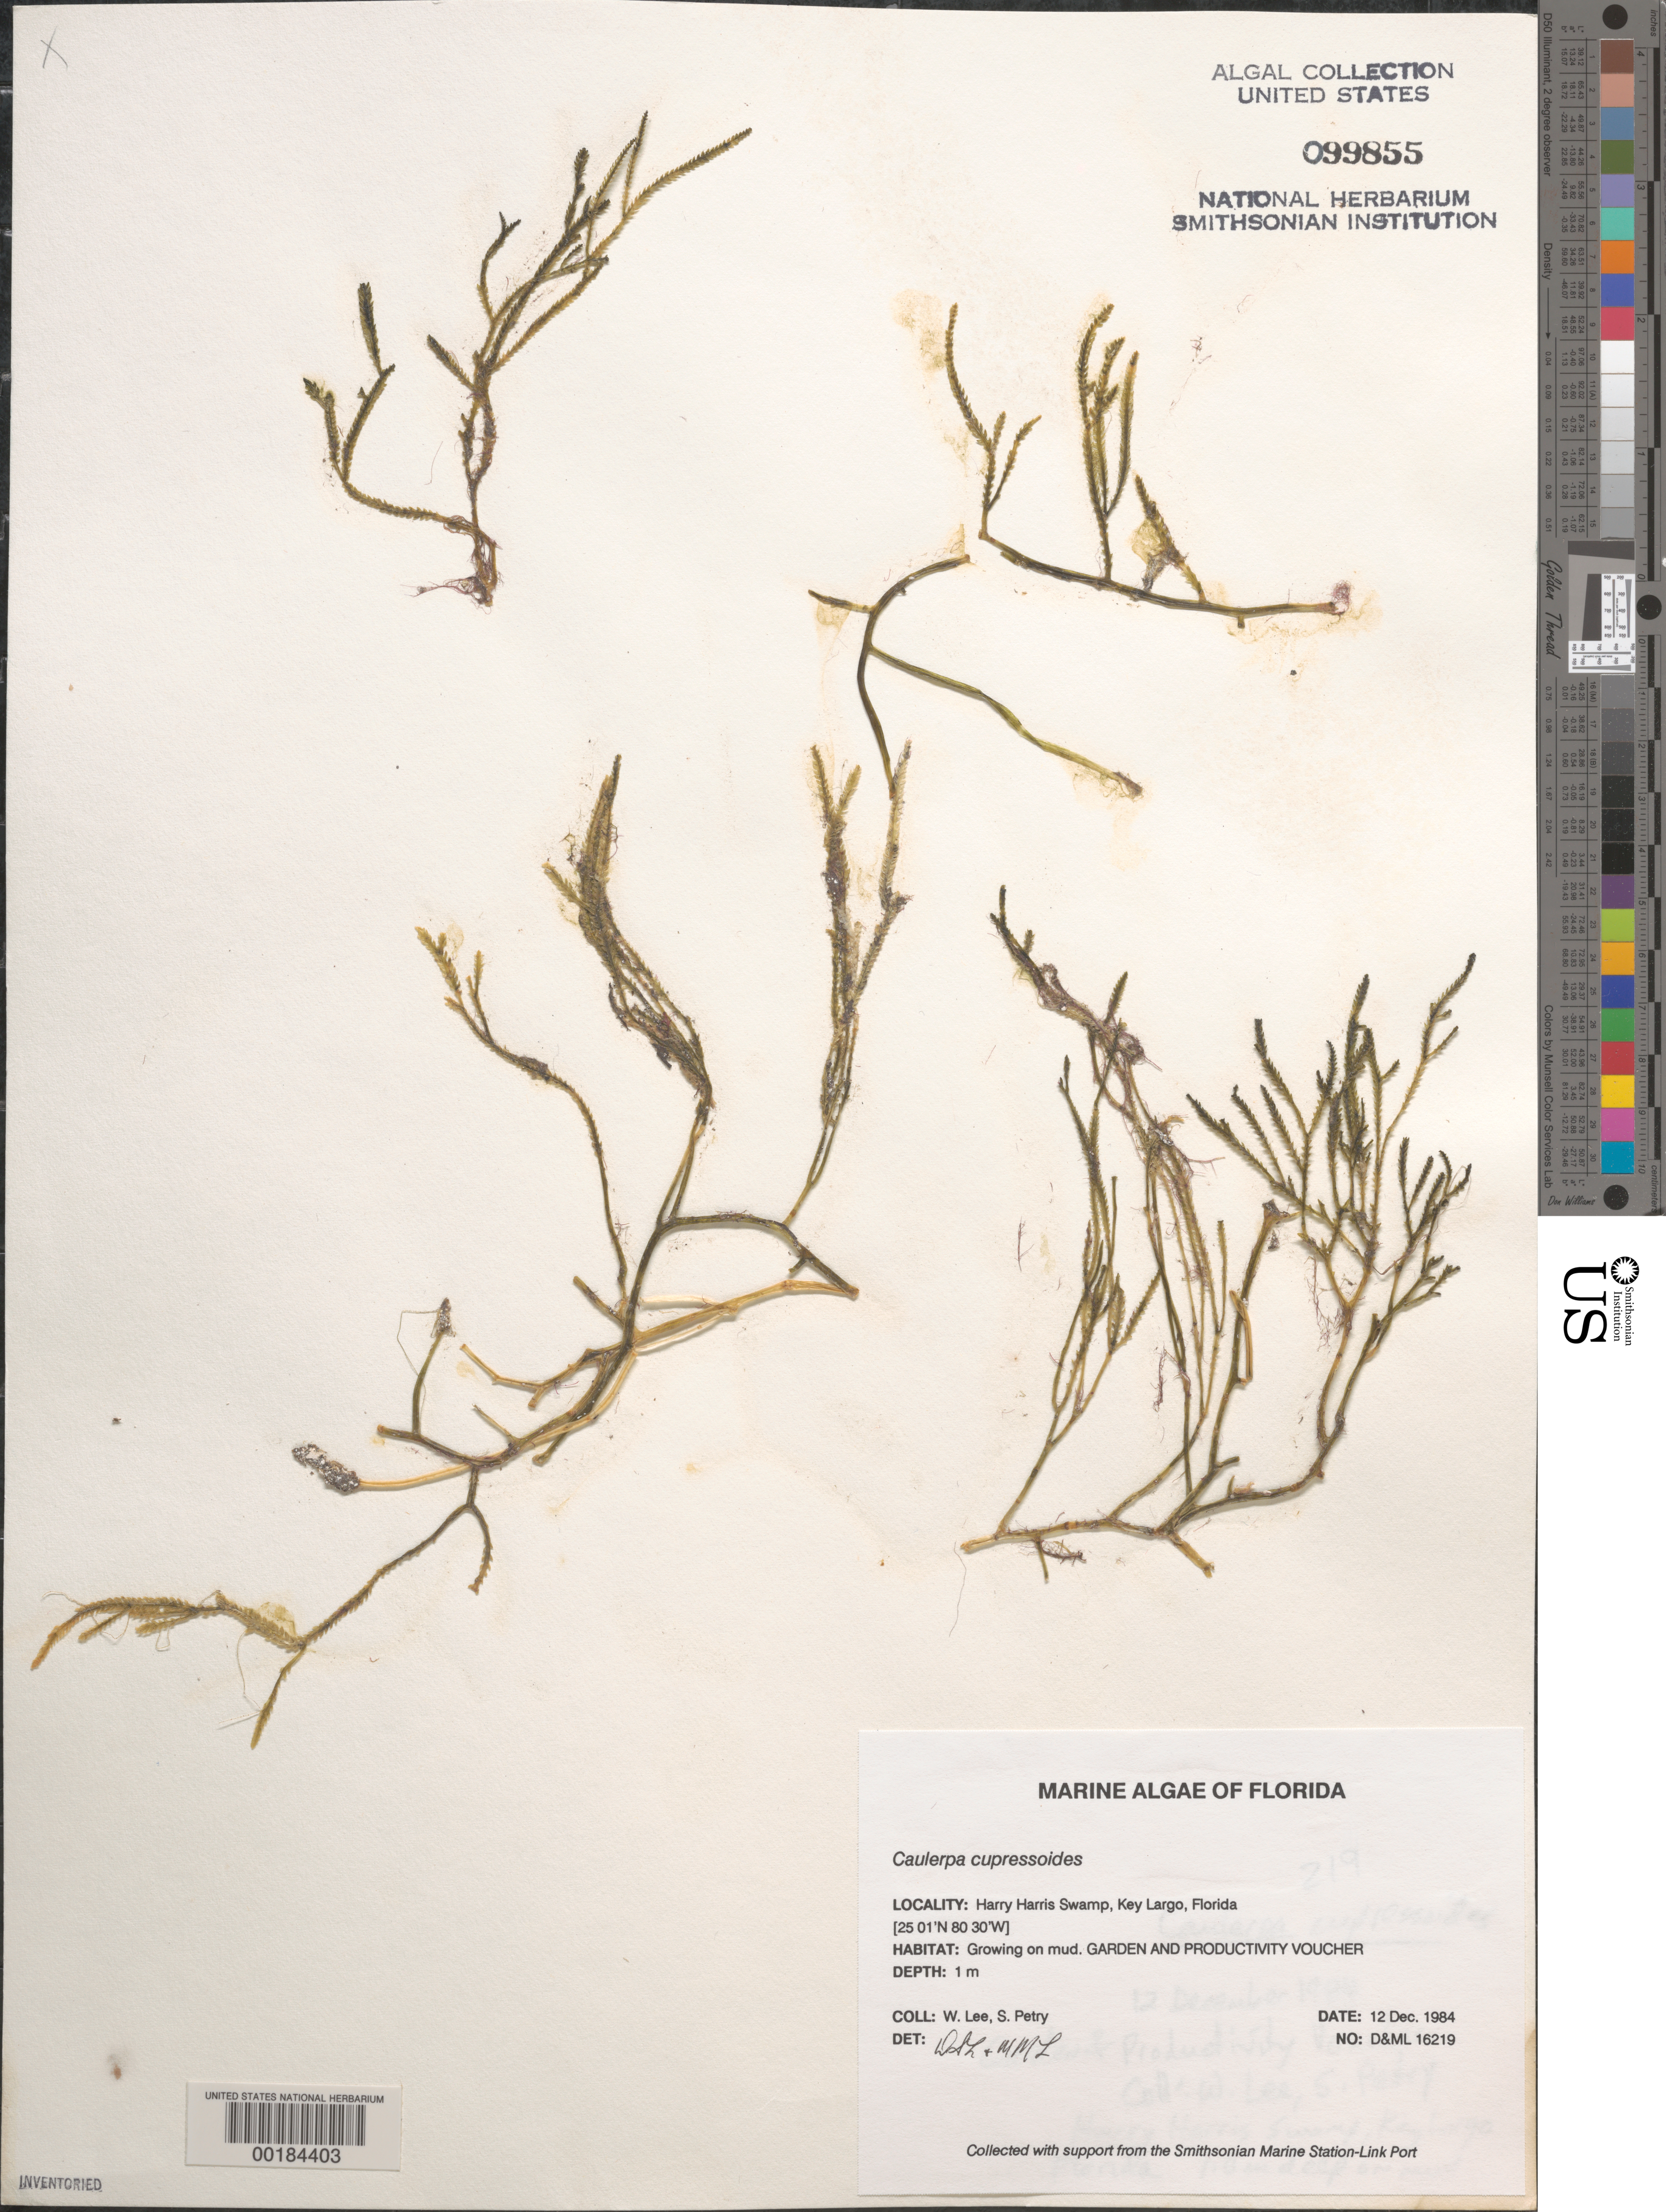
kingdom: Plantae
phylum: Chlorophyta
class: Ulvophyceae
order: Bryopsidales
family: Caulerpaceae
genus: Caulerpa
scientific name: Caulerpa cupressoides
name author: (Vahl) C. Agardh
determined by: Littler, D. S.; Littler, M. M.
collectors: W. Lee & S. Petry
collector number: D&ML 16219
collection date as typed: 12 Dec 1984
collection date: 1984-12-12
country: United States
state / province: Florida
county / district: Monroe County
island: Key Largo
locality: Harry Harris Swamp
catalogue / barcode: US 99855